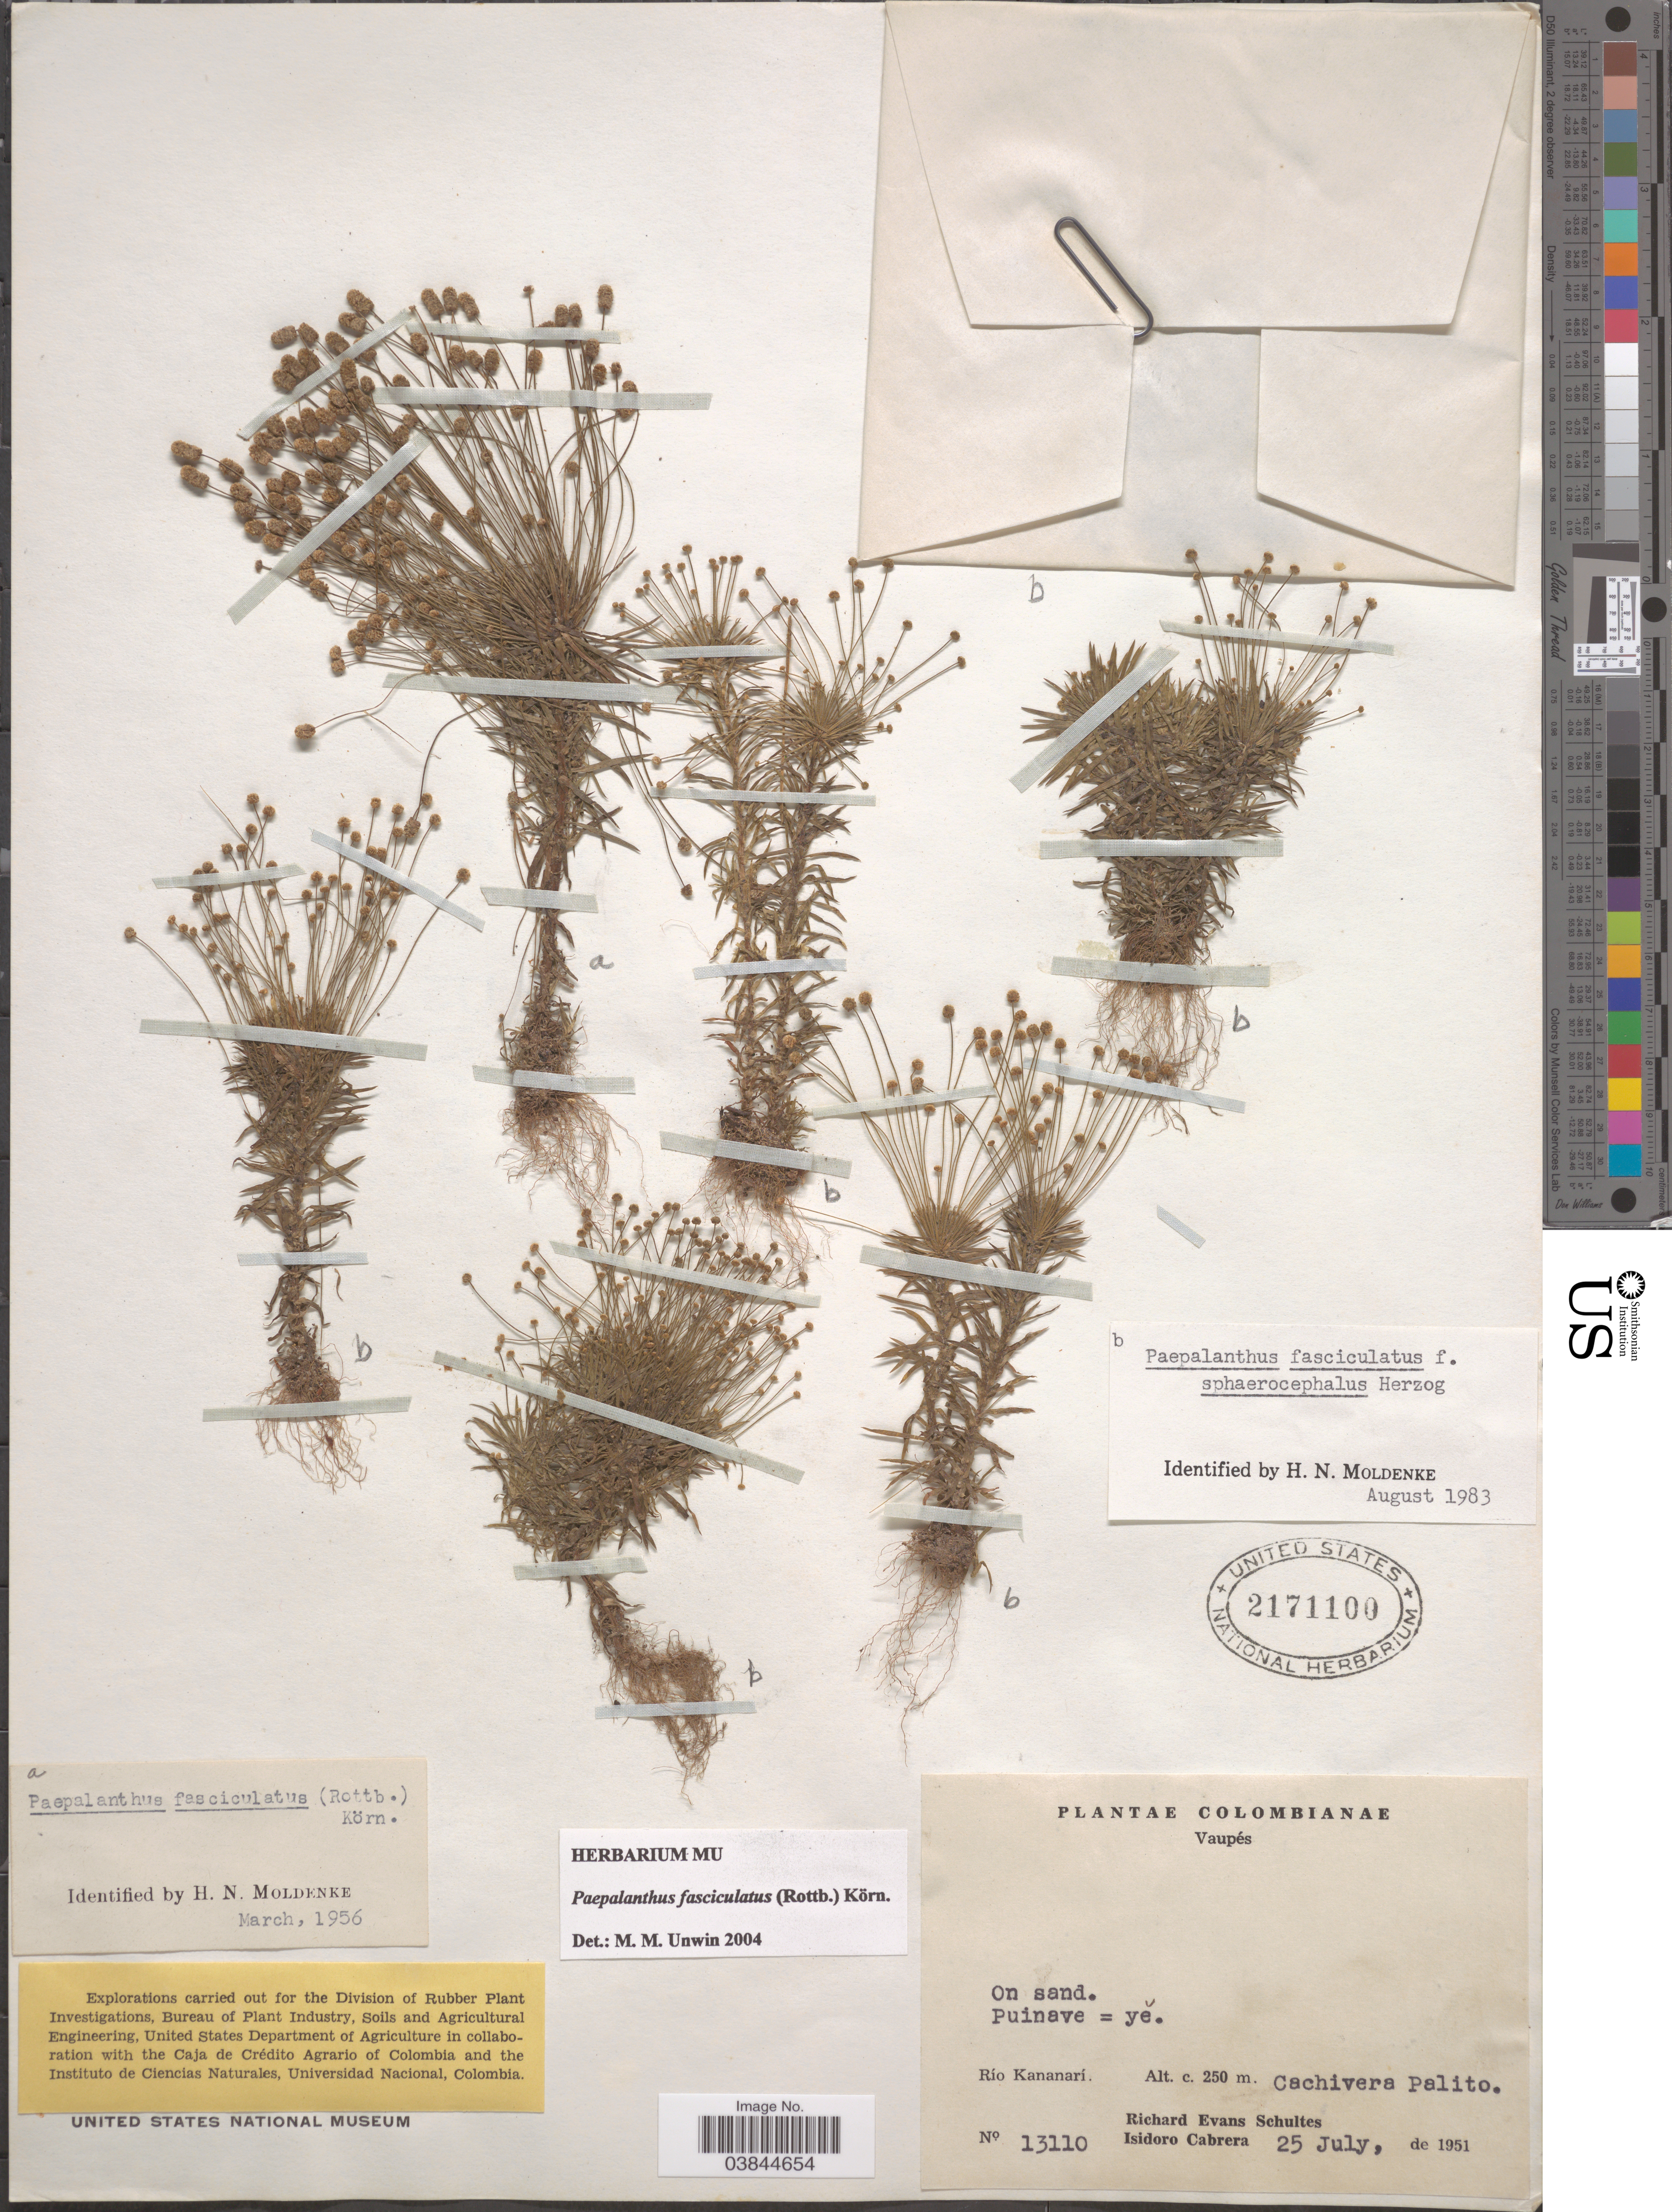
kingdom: Plantae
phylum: Tracheophyta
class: Liliopsida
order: Poales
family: Eriocaulaceae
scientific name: Giuliettia fasciculata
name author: (Rottb.) Andrino & Sano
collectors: R. E. Schultes & I. Cabrera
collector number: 13110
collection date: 1951-07-25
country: Colombia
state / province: Vaupés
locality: Río Kananari. Cachivera Palito.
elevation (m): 250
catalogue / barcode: US 2171100